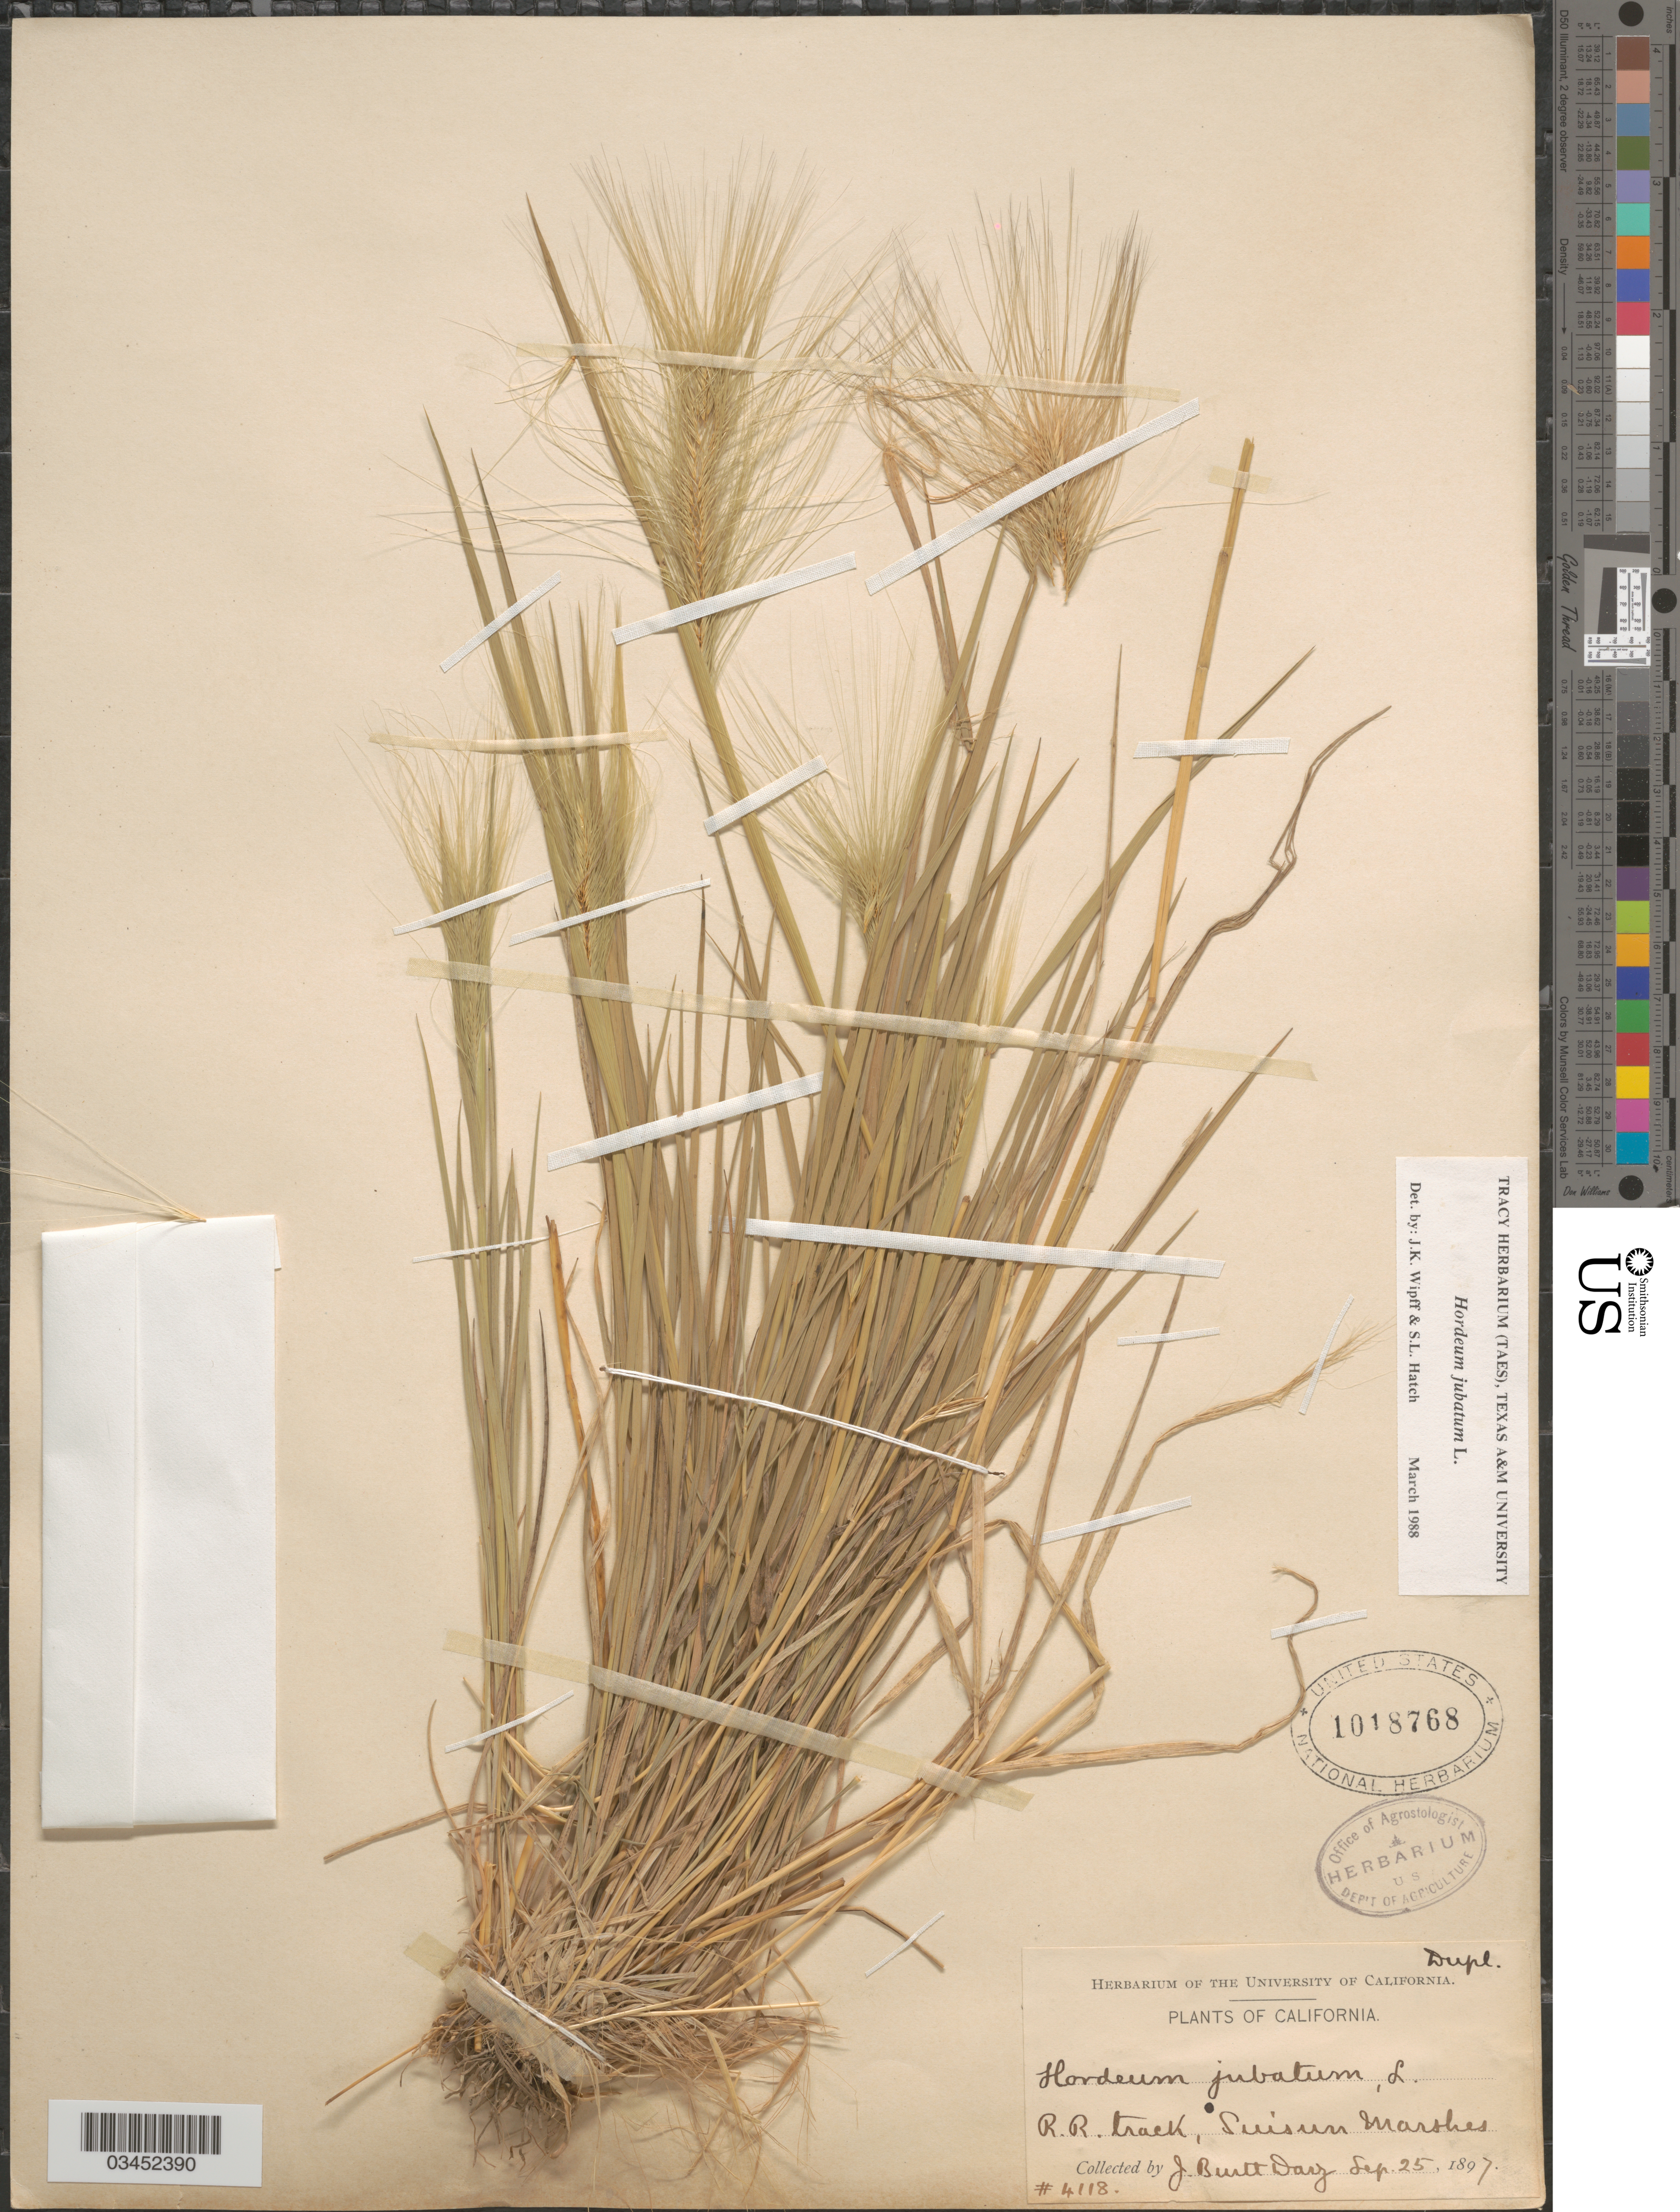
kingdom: Plantae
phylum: Tracheophyta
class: Liliopsida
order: Poales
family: Poaceae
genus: Hordeum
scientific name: Hordeum jubatum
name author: L.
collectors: J. Burtt Davy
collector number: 4118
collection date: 1897-09-25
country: United States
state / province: California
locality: R. R. track, Suisun marshes.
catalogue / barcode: US 1018768